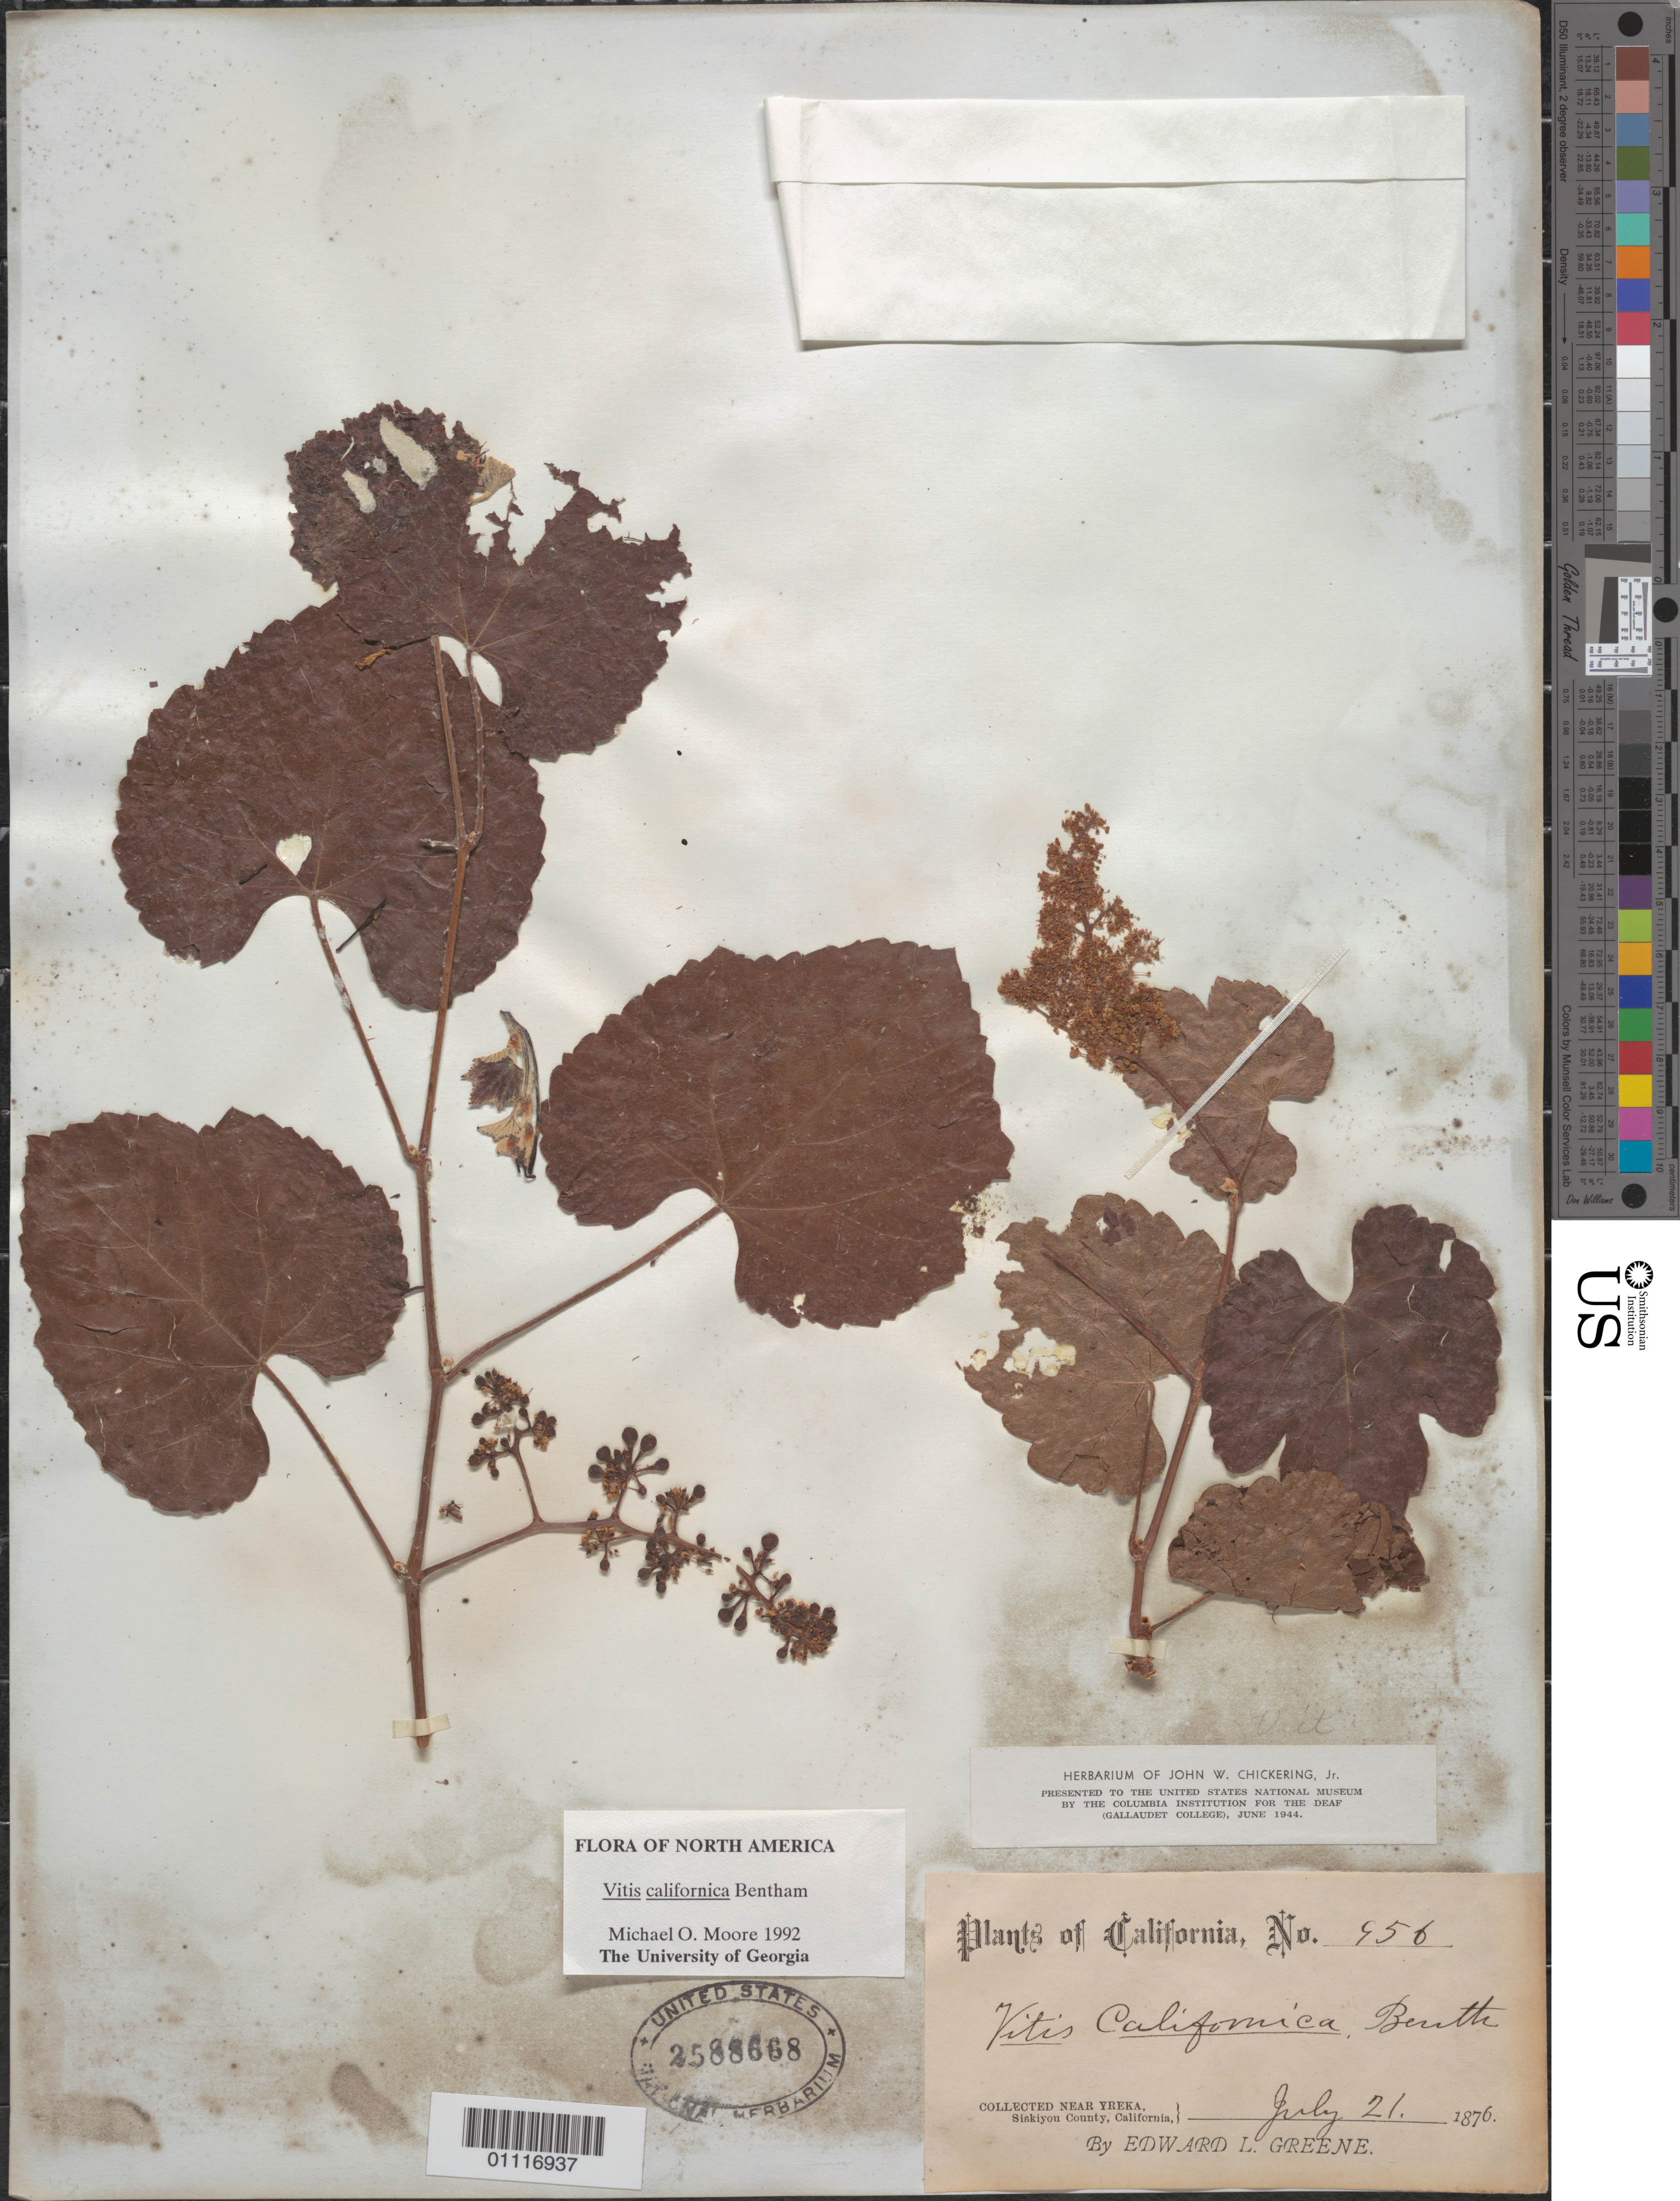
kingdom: Plantae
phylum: Tracheophyta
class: Magnoliopsida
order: Vitales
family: Vitaceae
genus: Vitis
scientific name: Vitis californica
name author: Benth.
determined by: Moore, M. O.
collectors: E. L. Greene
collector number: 956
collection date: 1876-07-21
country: United States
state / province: California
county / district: Siskiyou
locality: Near Yreka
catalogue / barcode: US 2588668